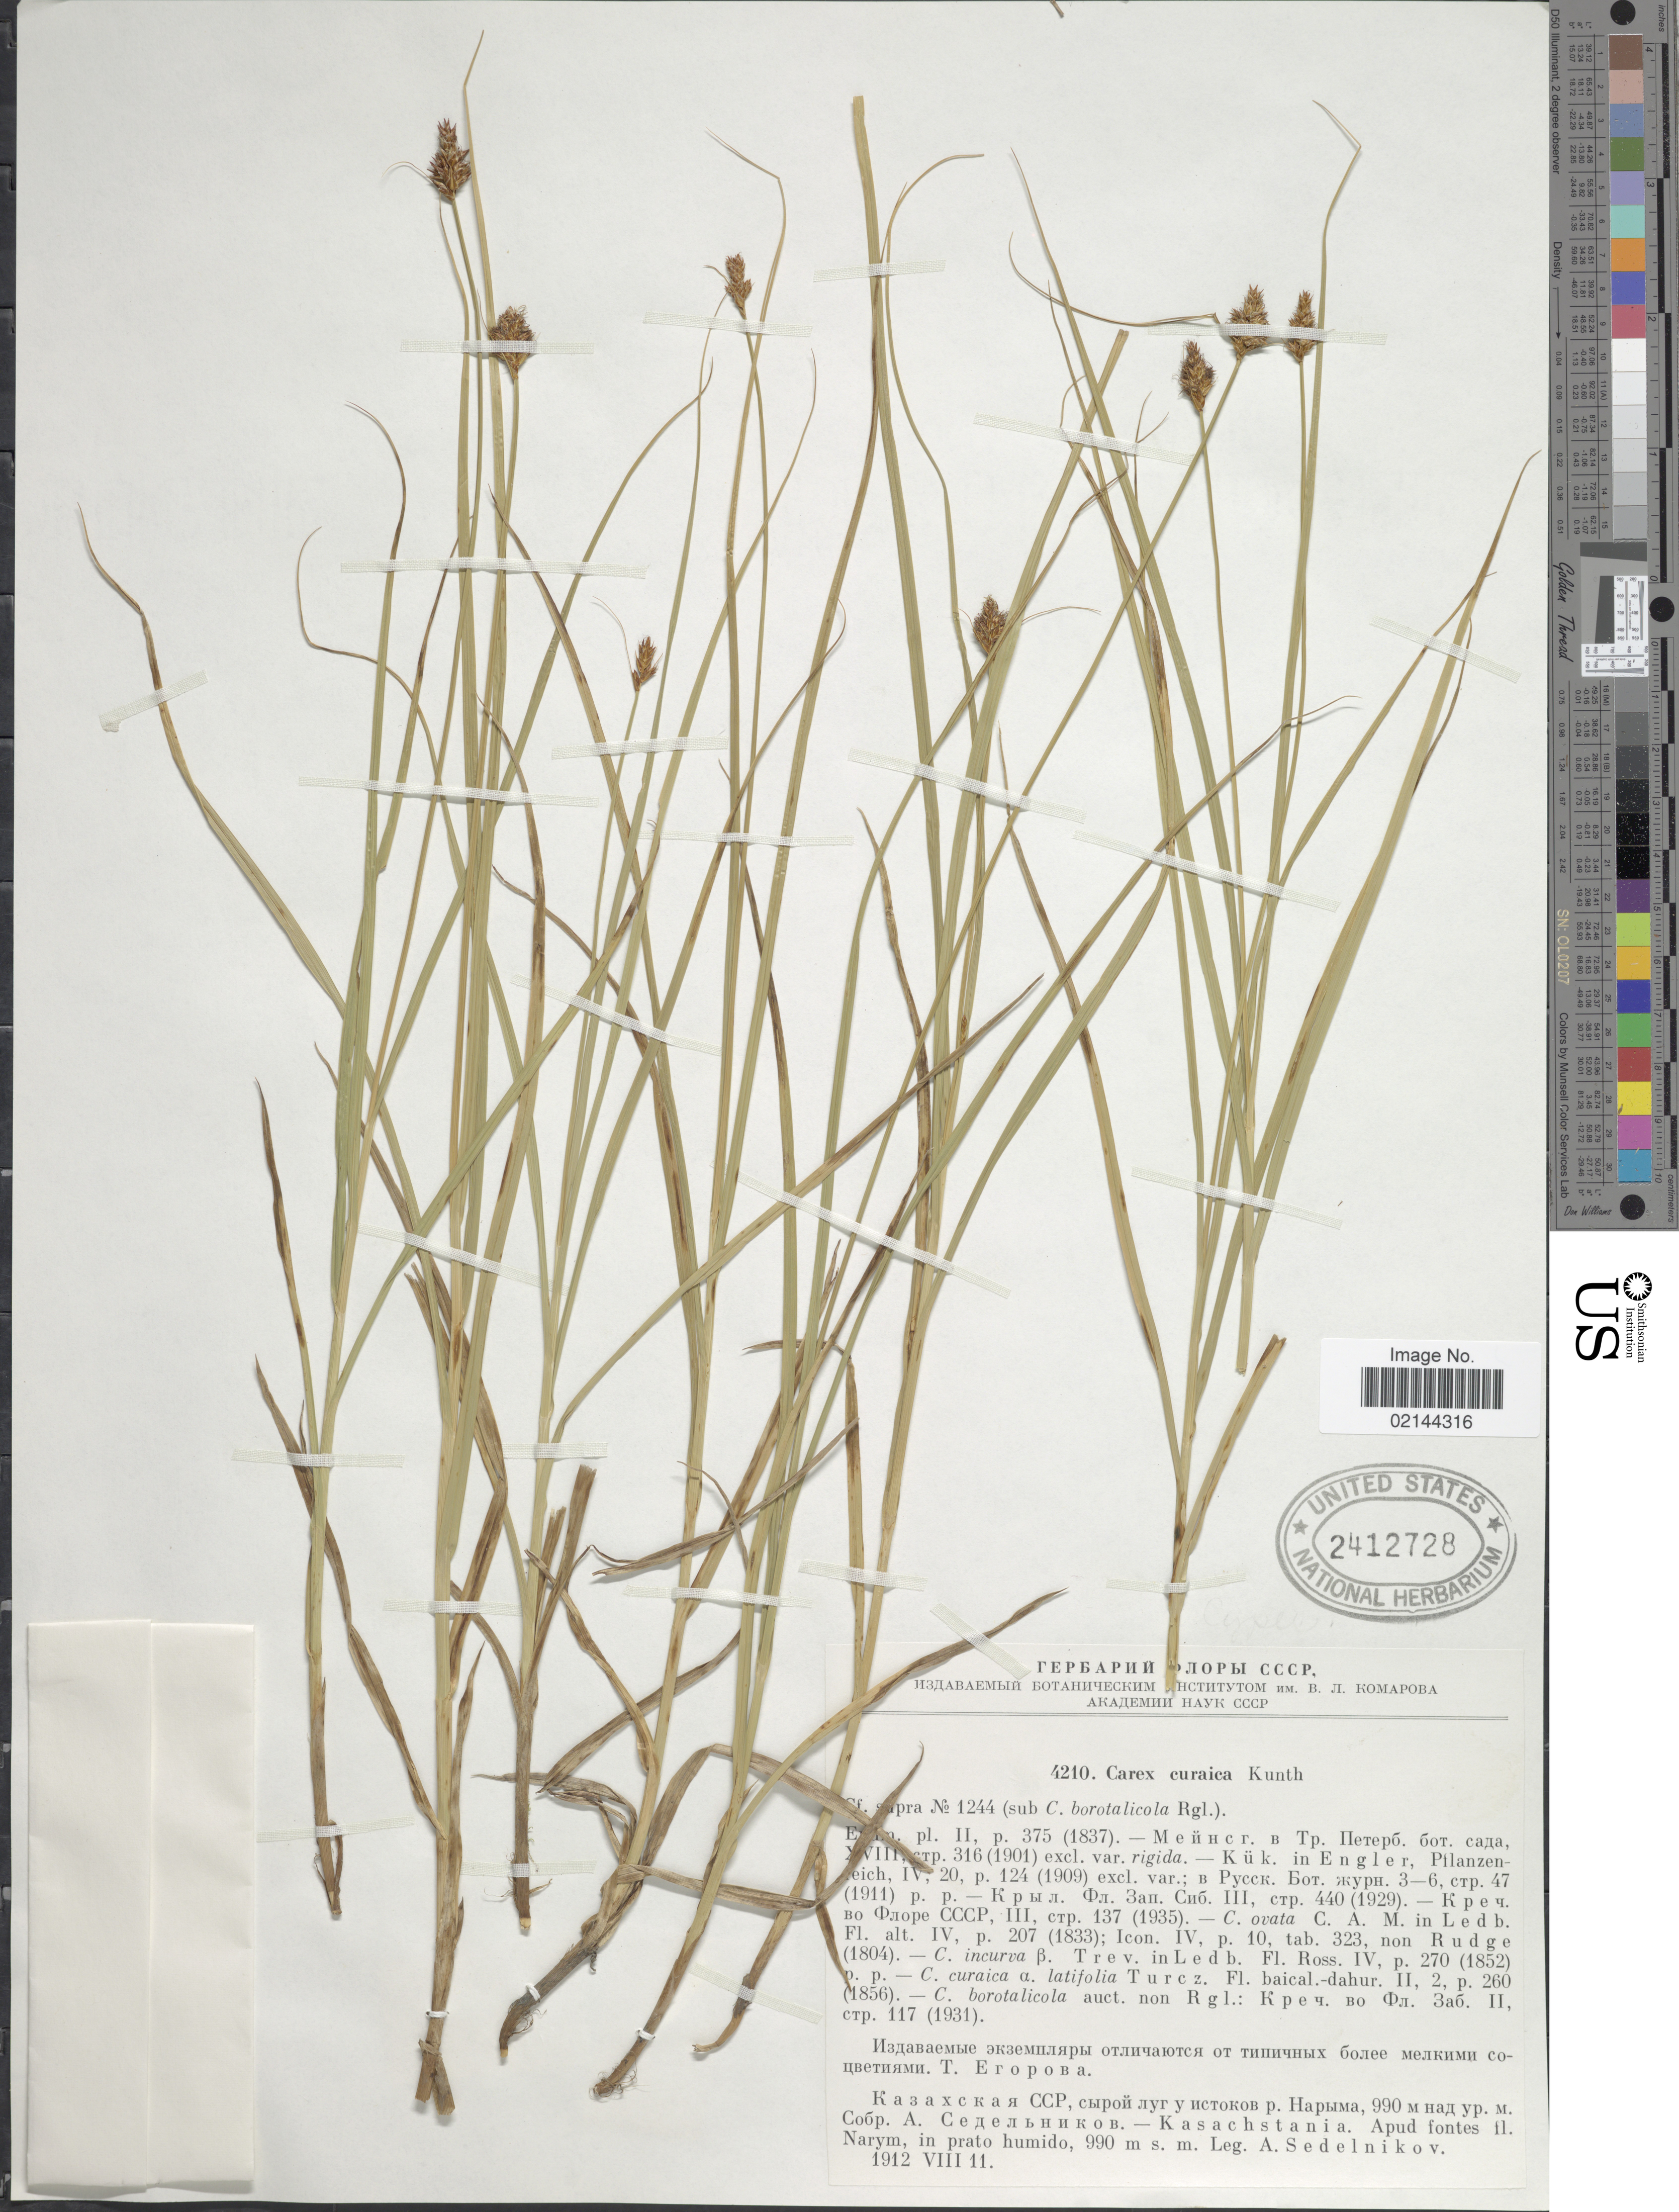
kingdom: Plantae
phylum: Tracheophyta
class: Liliopsida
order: Poales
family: Cyperaceae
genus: Carex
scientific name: Carex curaica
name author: Kunth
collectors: A. Sedelnikov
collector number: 4210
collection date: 1912-08-11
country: Kazakhstan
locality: Kasachstania, Apud fontes fl. Naryn, in prato humido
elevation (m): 990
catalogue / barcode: US 2412728